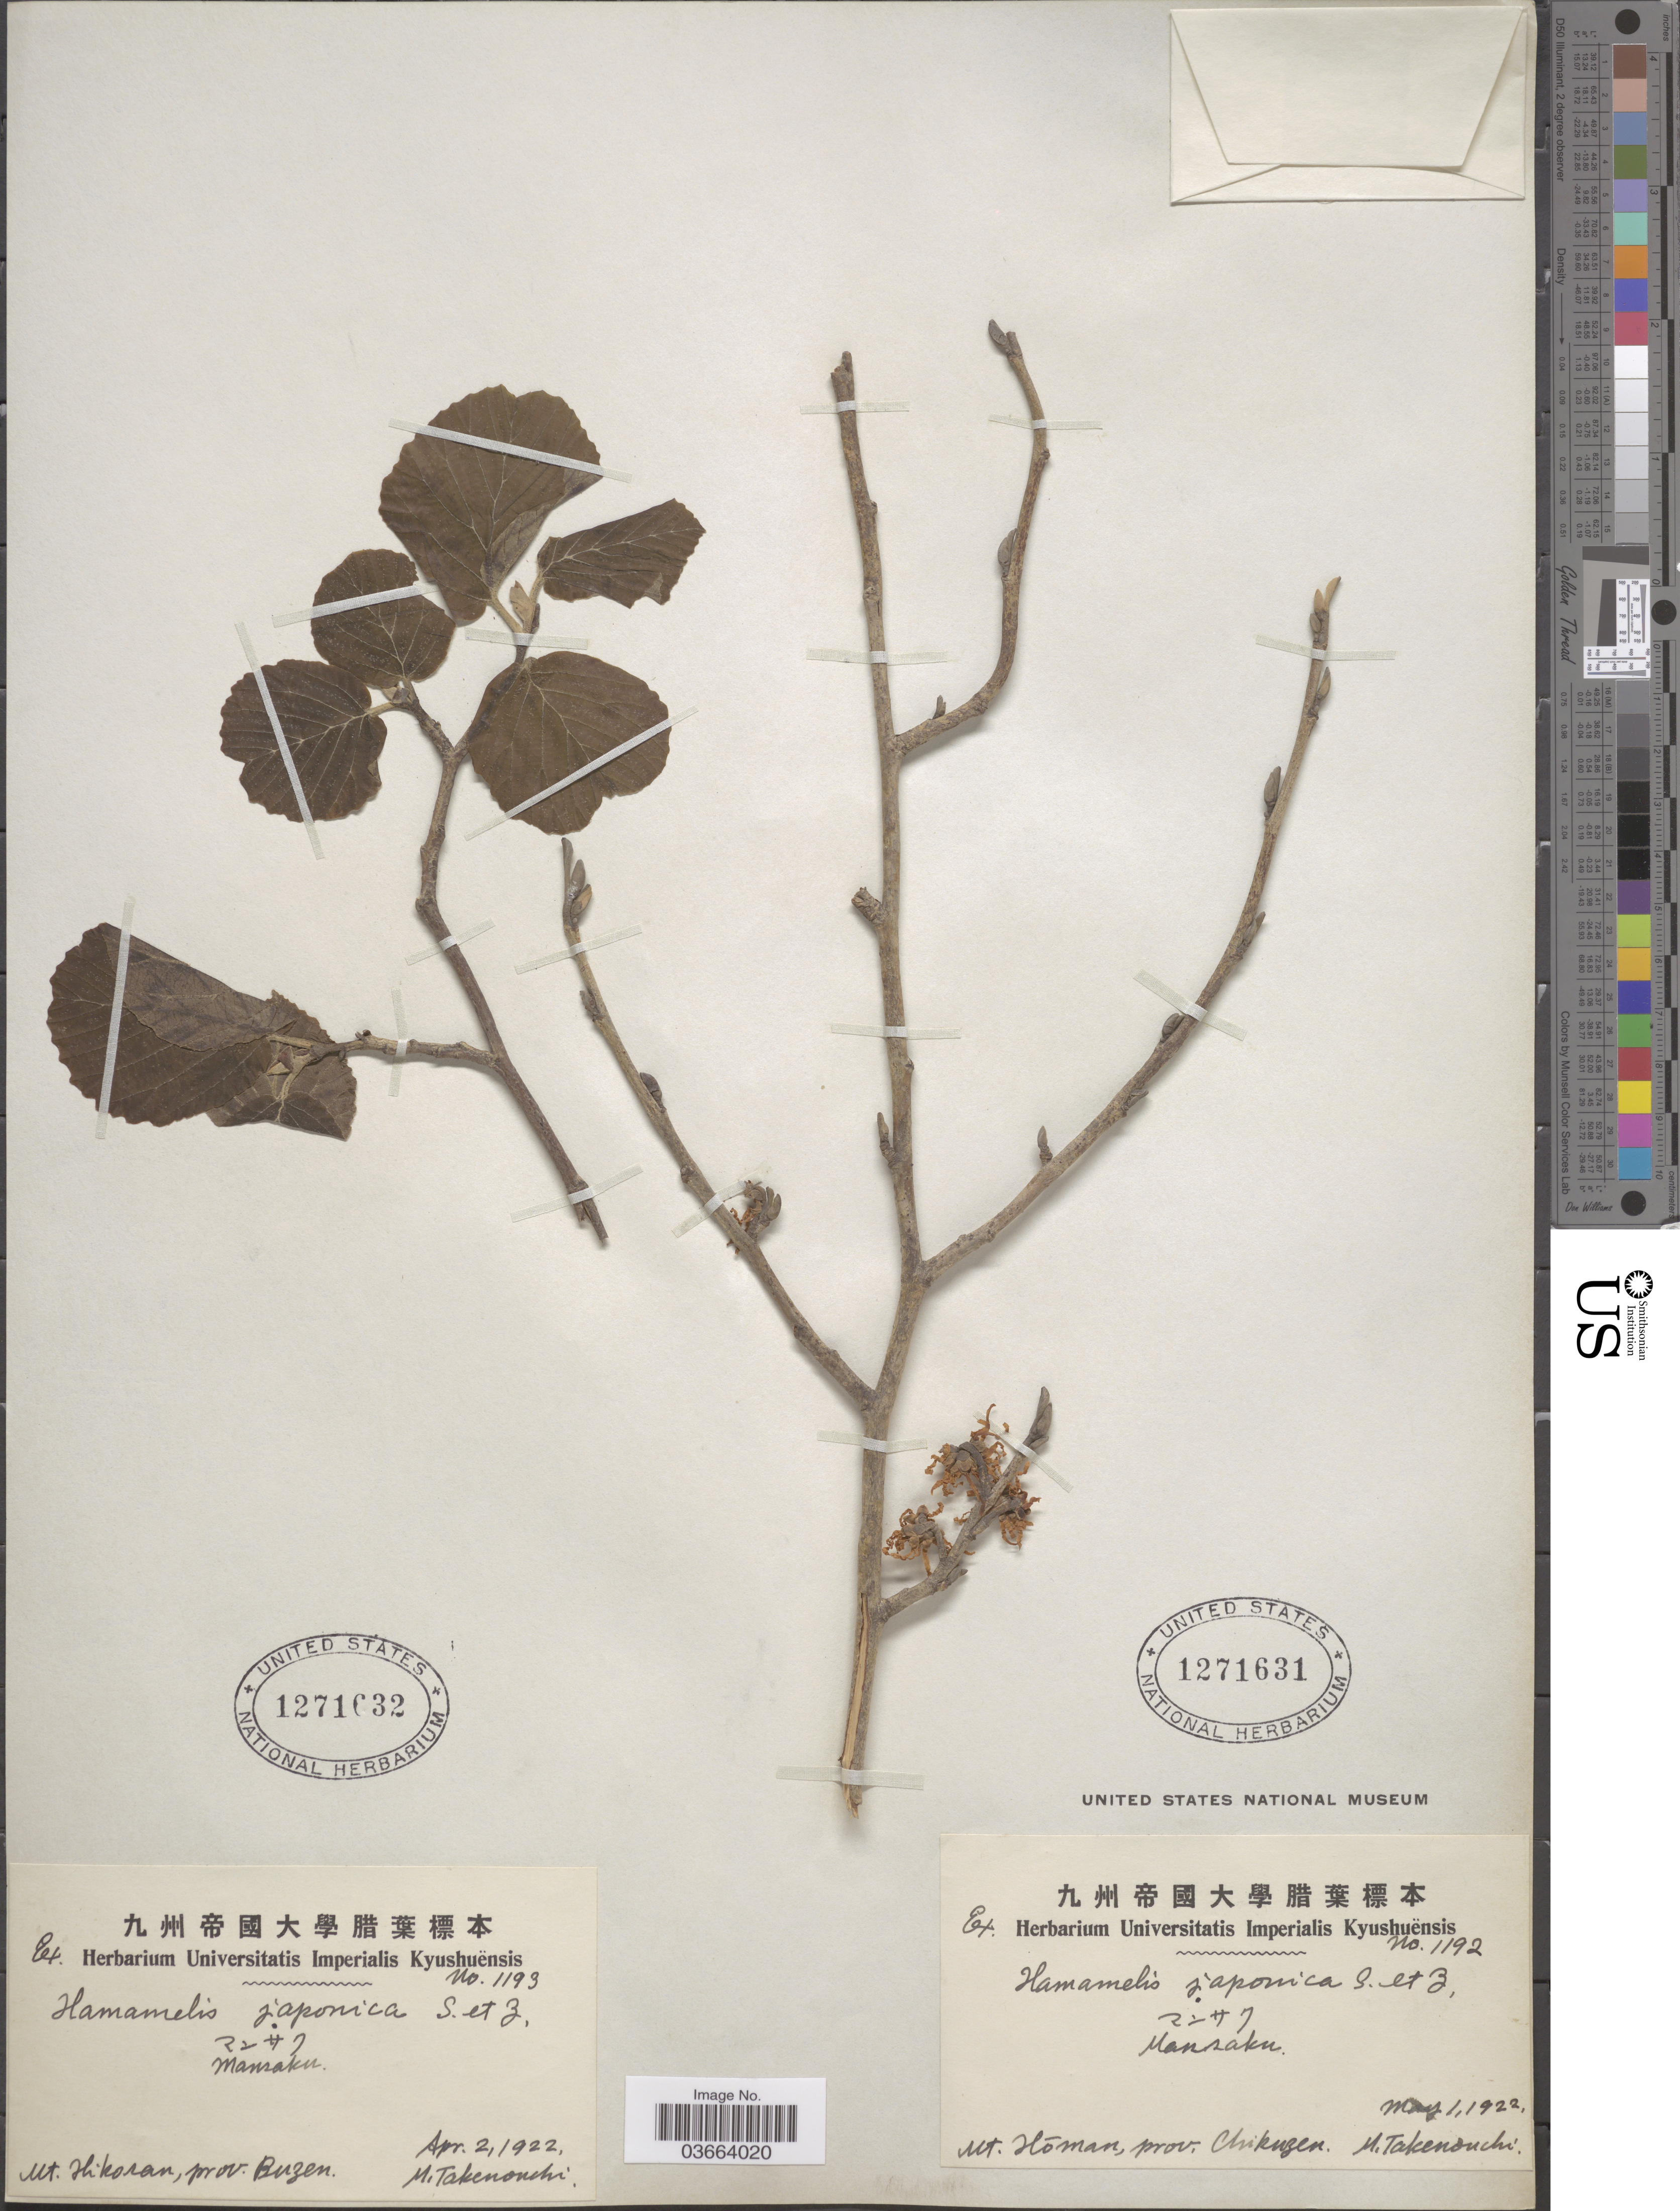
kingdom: Plantae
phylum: Tracheophyta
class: Magnoliopsida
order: Saxifragales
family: Hamamelidaceae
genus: Hamamelis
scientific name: Hamamelis japonica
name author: Siebold & Zucc.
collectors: M. Takenouchi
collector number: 1192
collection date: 1922-05-01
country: Japan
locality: Mt. Hóman, prov. Chikuzen.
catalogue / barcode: US 1271631